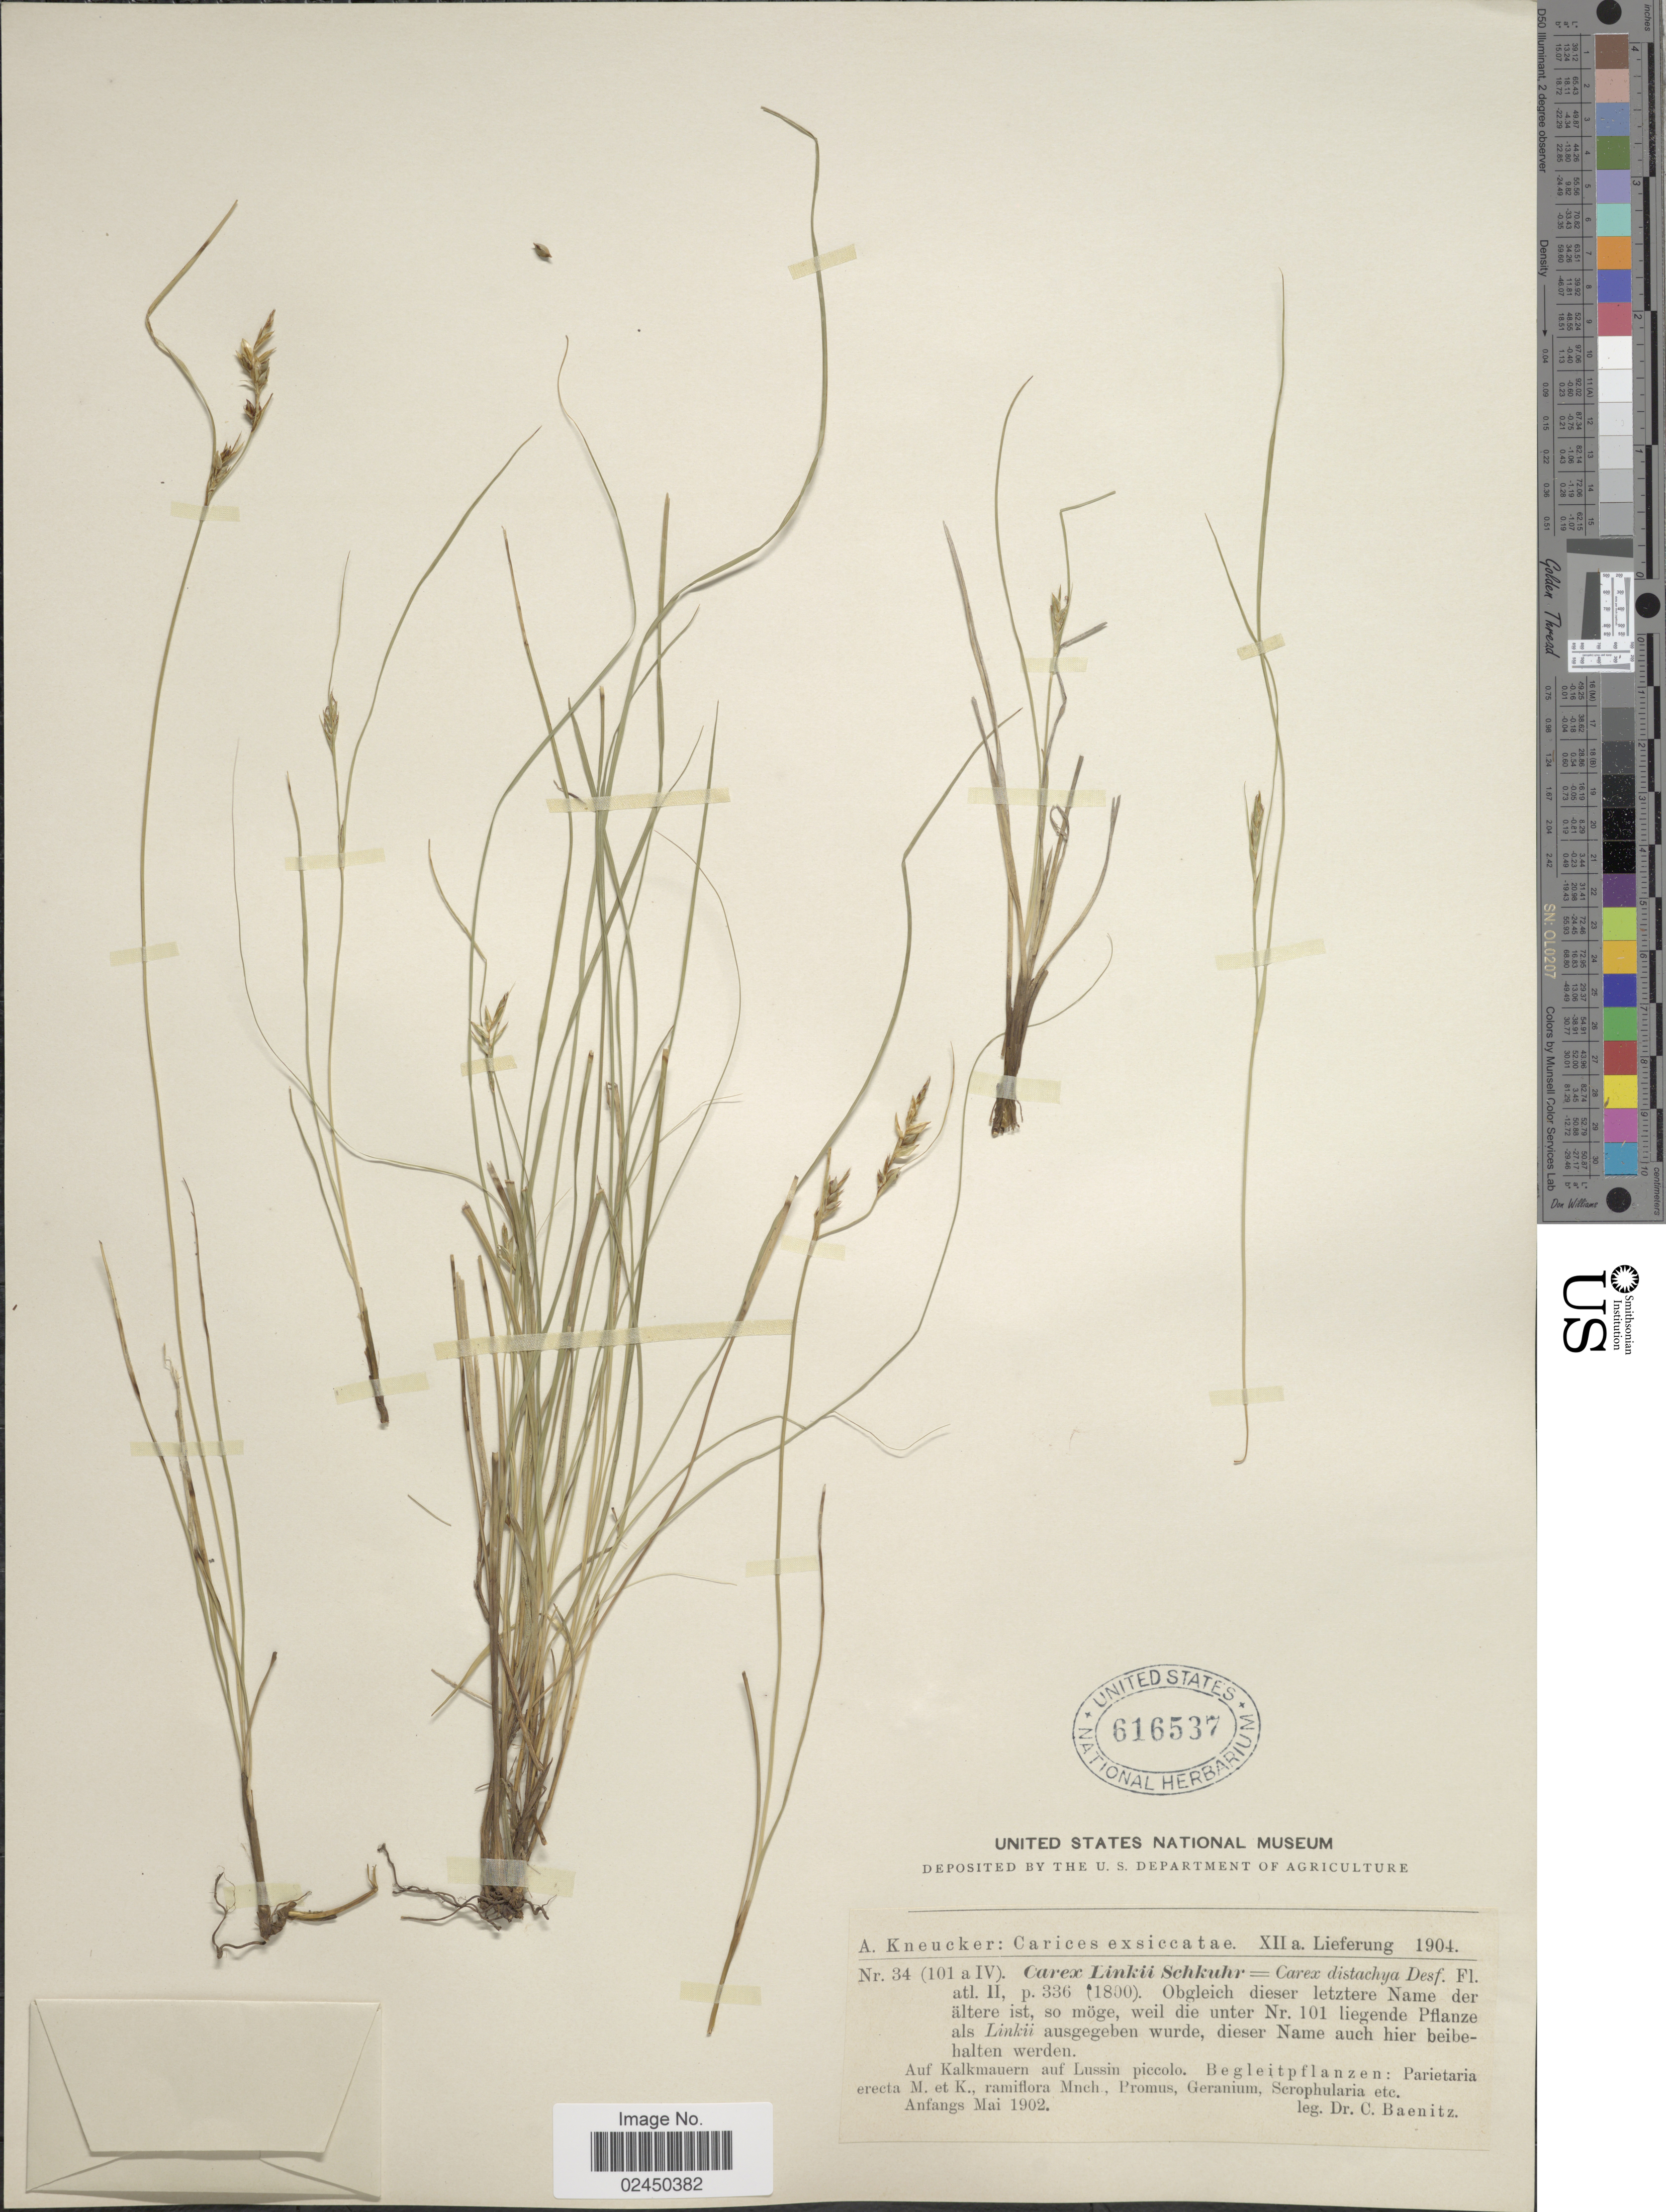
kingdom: Plantae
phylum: Tracheophyta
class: Liliopsida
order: Poales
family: Cyperaceae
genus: Carex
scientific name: Carex distachya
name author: Desf.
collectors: C. G. Baenitz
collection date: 1902-05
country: Croatia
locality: Auf Kalkmauern auf Lussin piccolo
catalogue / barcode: US 616537